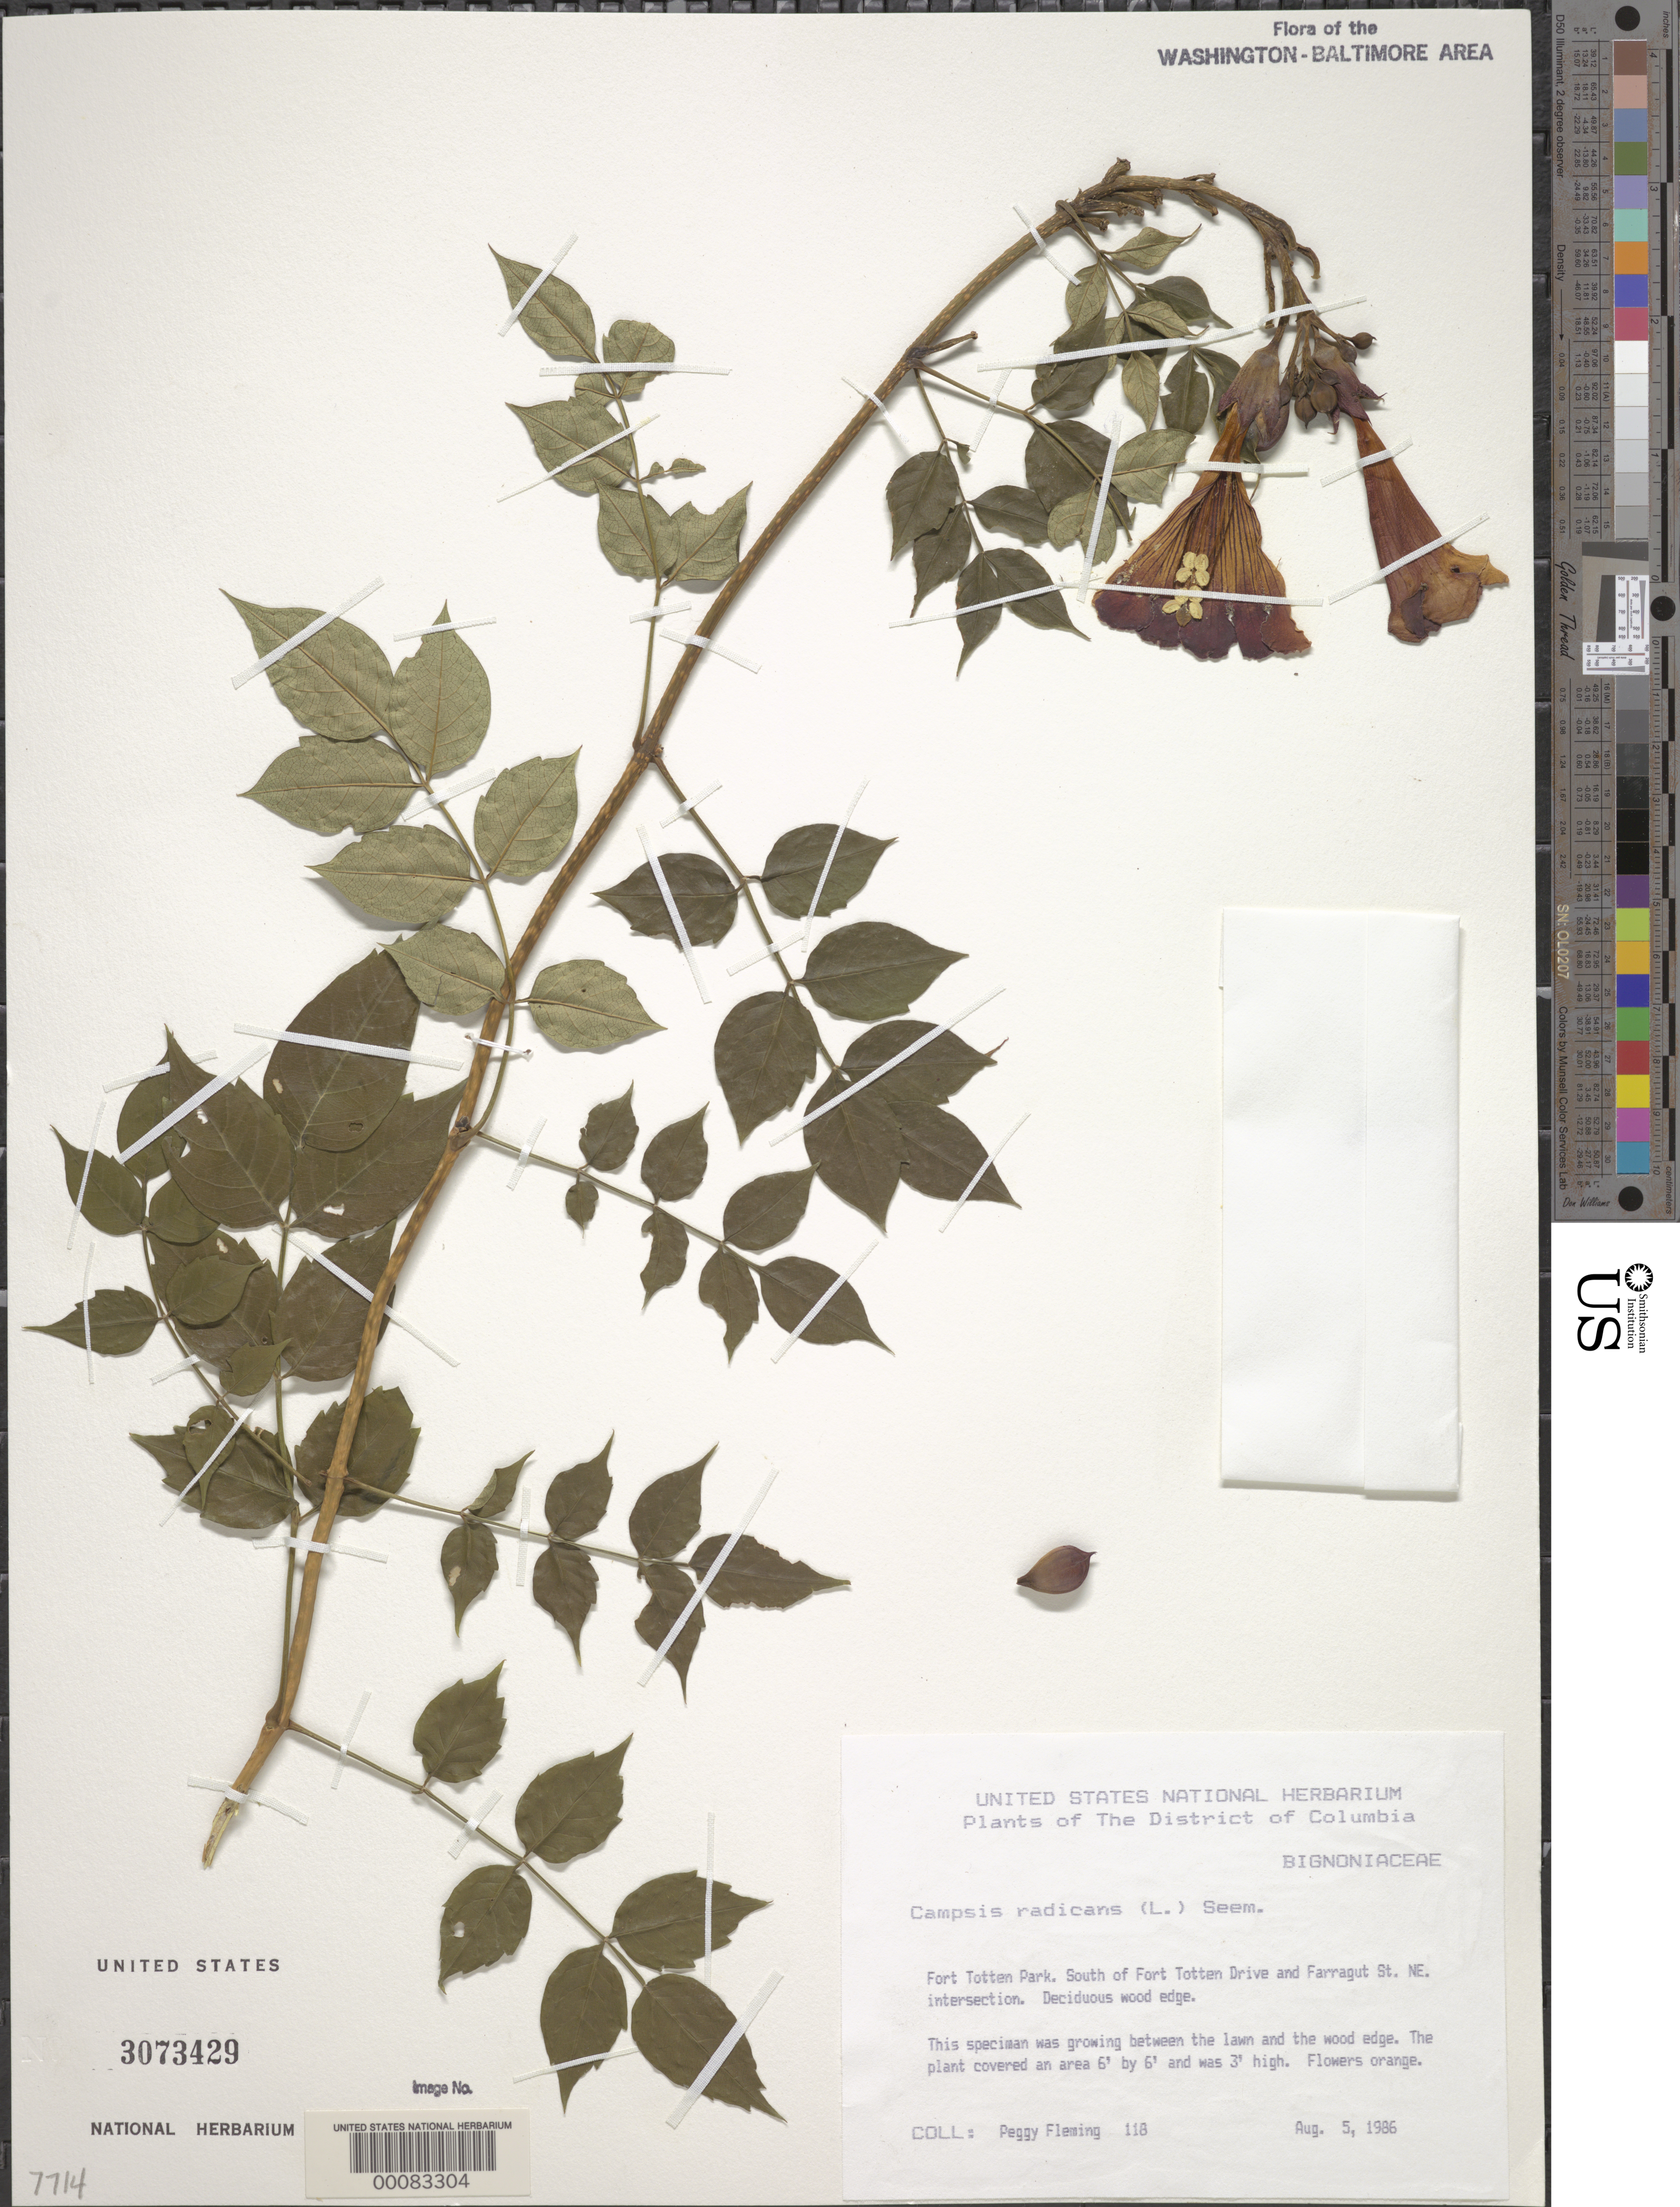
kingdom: Plantae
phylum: Tracheophyta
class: Magnoliopsida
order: Lamiales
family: Bignoniaceae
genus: Campsis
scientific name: Campsis radicans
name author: (L.) Seem.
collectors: P. Fleming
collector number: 118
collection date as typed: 05 Aug 1986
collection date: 1986-08-05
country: United States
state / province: District of Columbia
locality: Ft. Totten Park . intersection.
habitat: Deciduous wood edge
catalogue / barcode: US 3073429